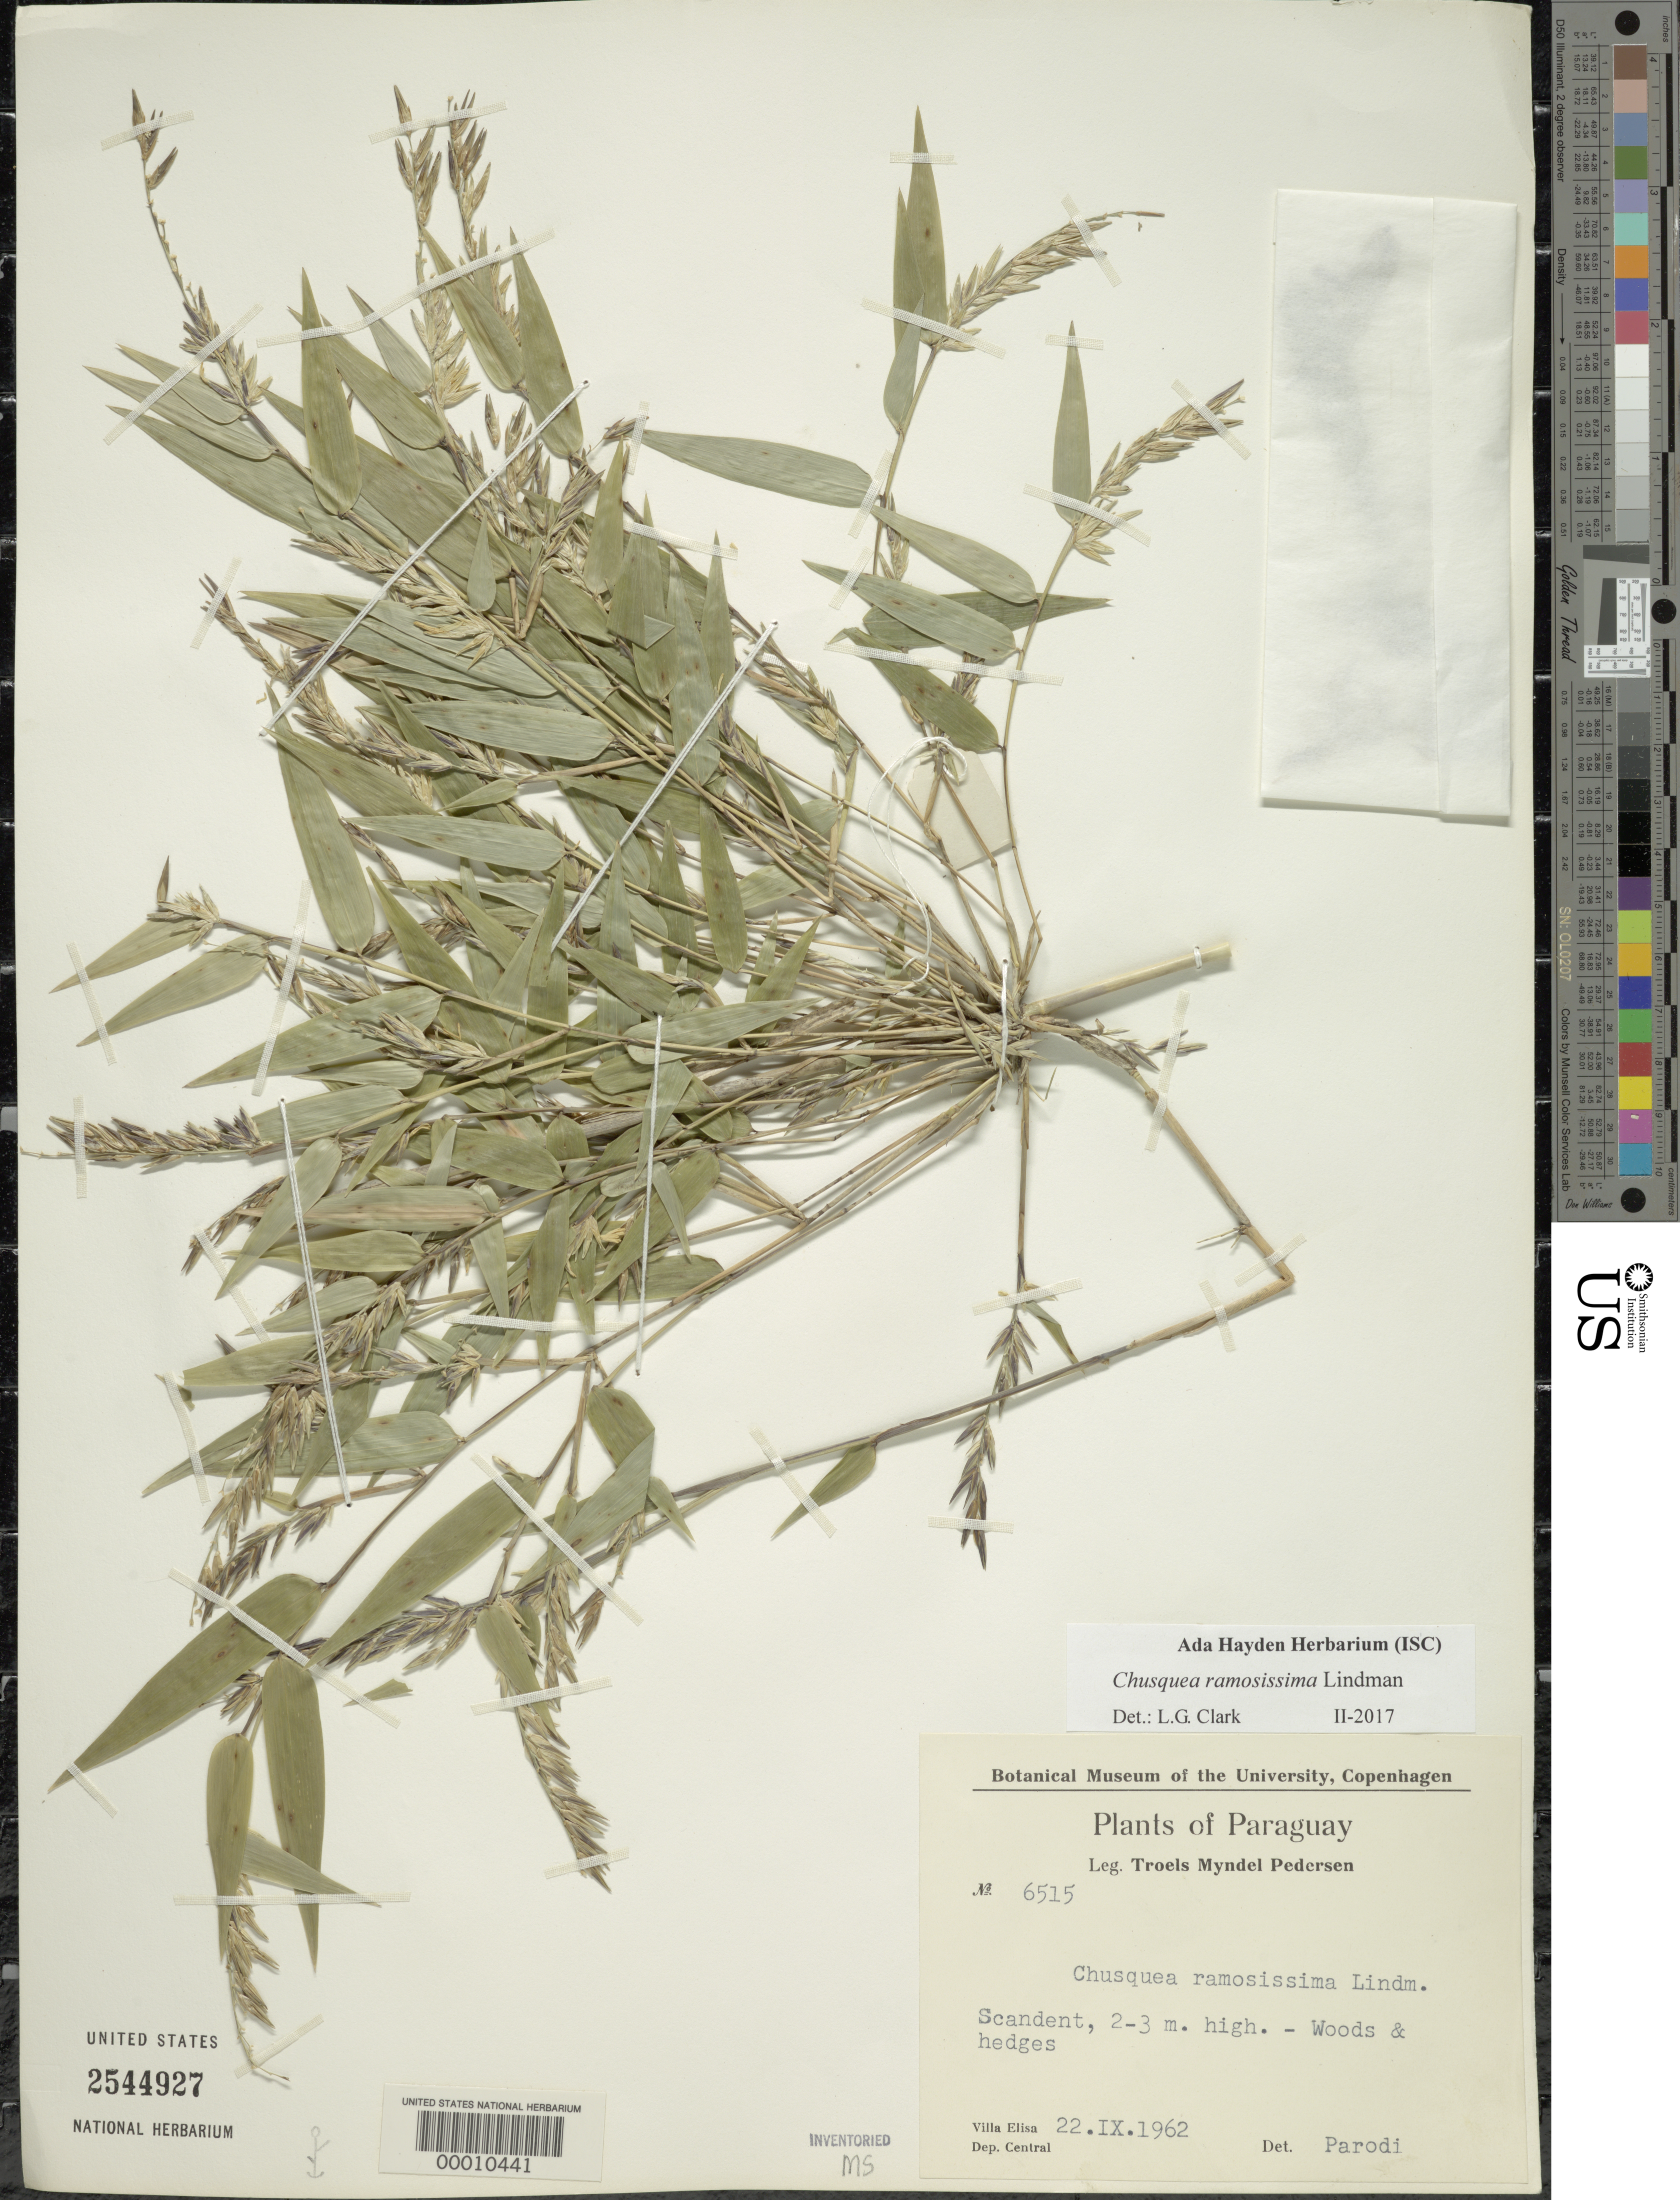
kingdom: Plantae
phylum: Tracheophyta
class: Liliopsida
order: Poales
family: Poaceae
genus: Chusquea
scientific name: Chusquea ramosissima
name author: Lindm.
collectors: T. M. Pedersen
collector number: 6515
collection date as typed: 22 Sep 1962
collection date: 1962-09-22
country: Paraguay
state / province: Central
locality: Villa elisa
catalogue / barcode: US 2544927